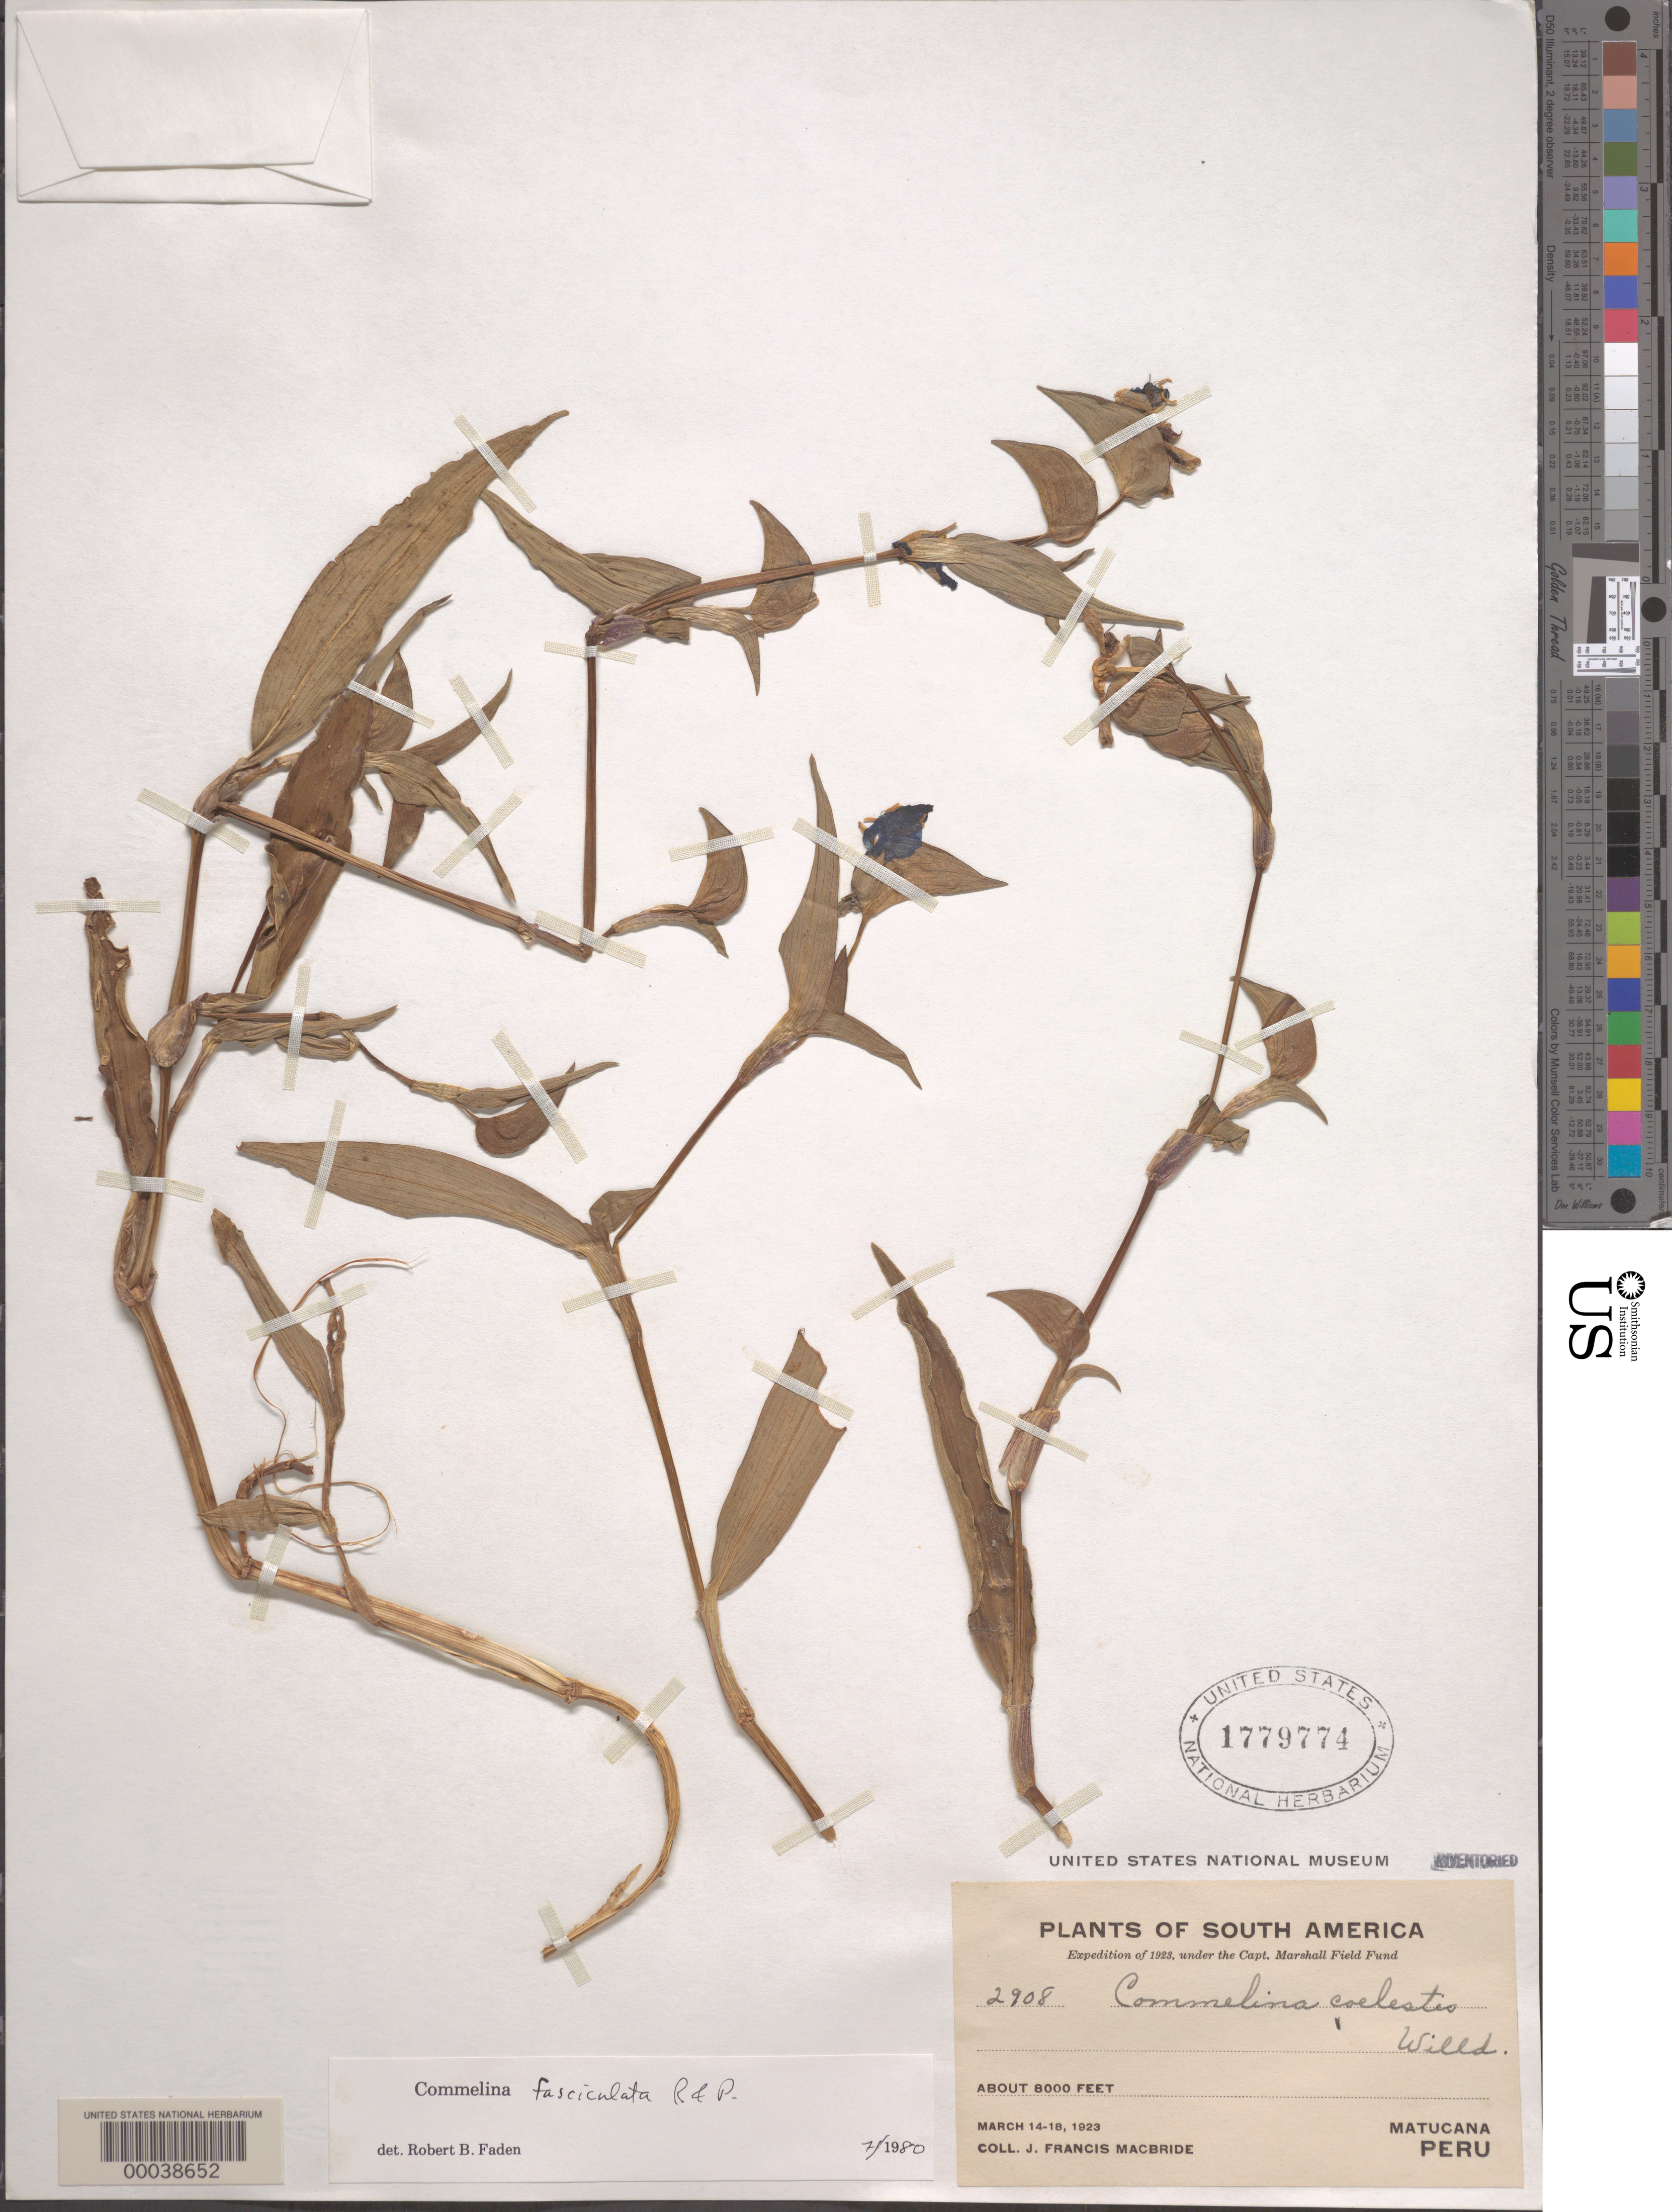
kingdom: Plantae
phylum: Tracheophyta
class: Liliopsida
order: Commelinales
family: Commelinaceae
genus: Commelina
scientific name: Commelina fasciculata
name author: Ruiz & Pav.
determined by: Faden, Robert B., (US), Smithsonian Institution - National Museum of Natural History (UNITED STATES)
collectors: J. F. Macbride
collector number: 2908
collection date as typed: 14 Mar 1923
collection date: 1923-03-14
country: Peru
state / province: Lima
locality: Matucana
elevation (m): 2440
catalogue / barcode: US 1779774